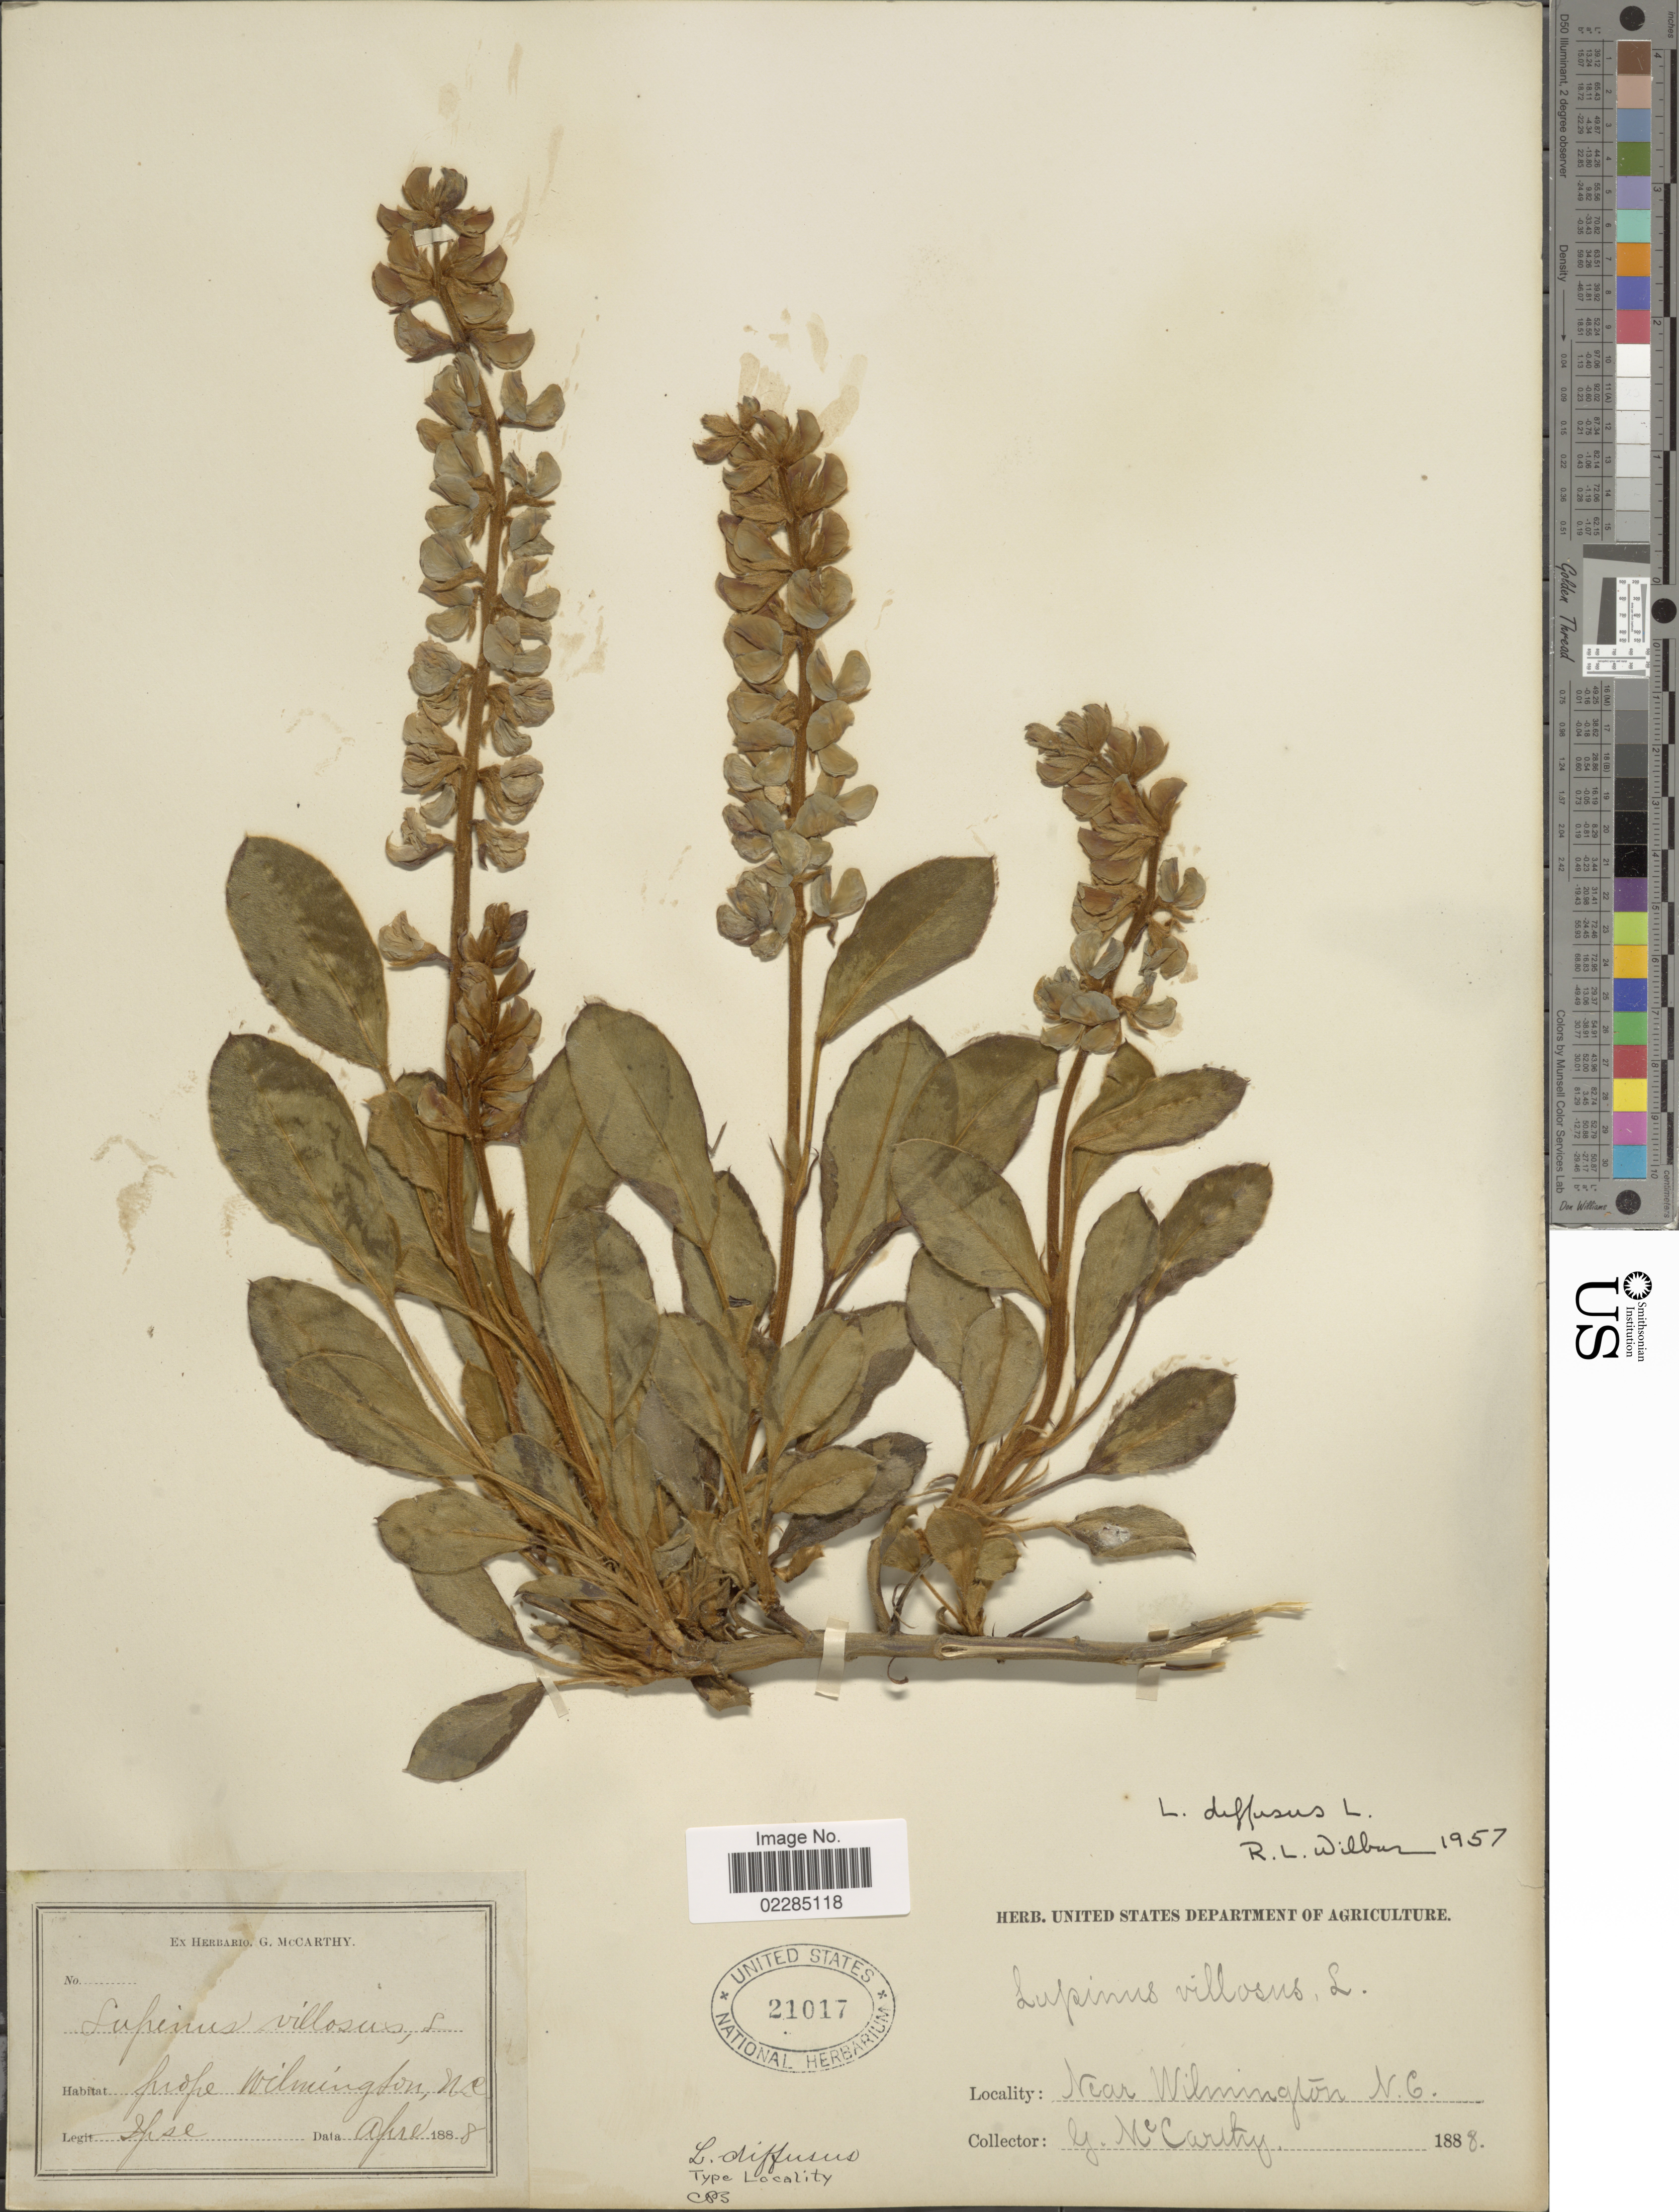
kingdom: Plantae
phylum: Tracheophyta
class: Magnoliopsida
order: Fabales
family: Fabaceae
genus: Lupinus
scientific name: Lupinus diffusus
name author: Nutt.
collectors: G. McCarthy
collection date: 1888-04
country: United States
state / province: North Carolina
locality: Near Wilmington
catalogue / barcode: US 21017